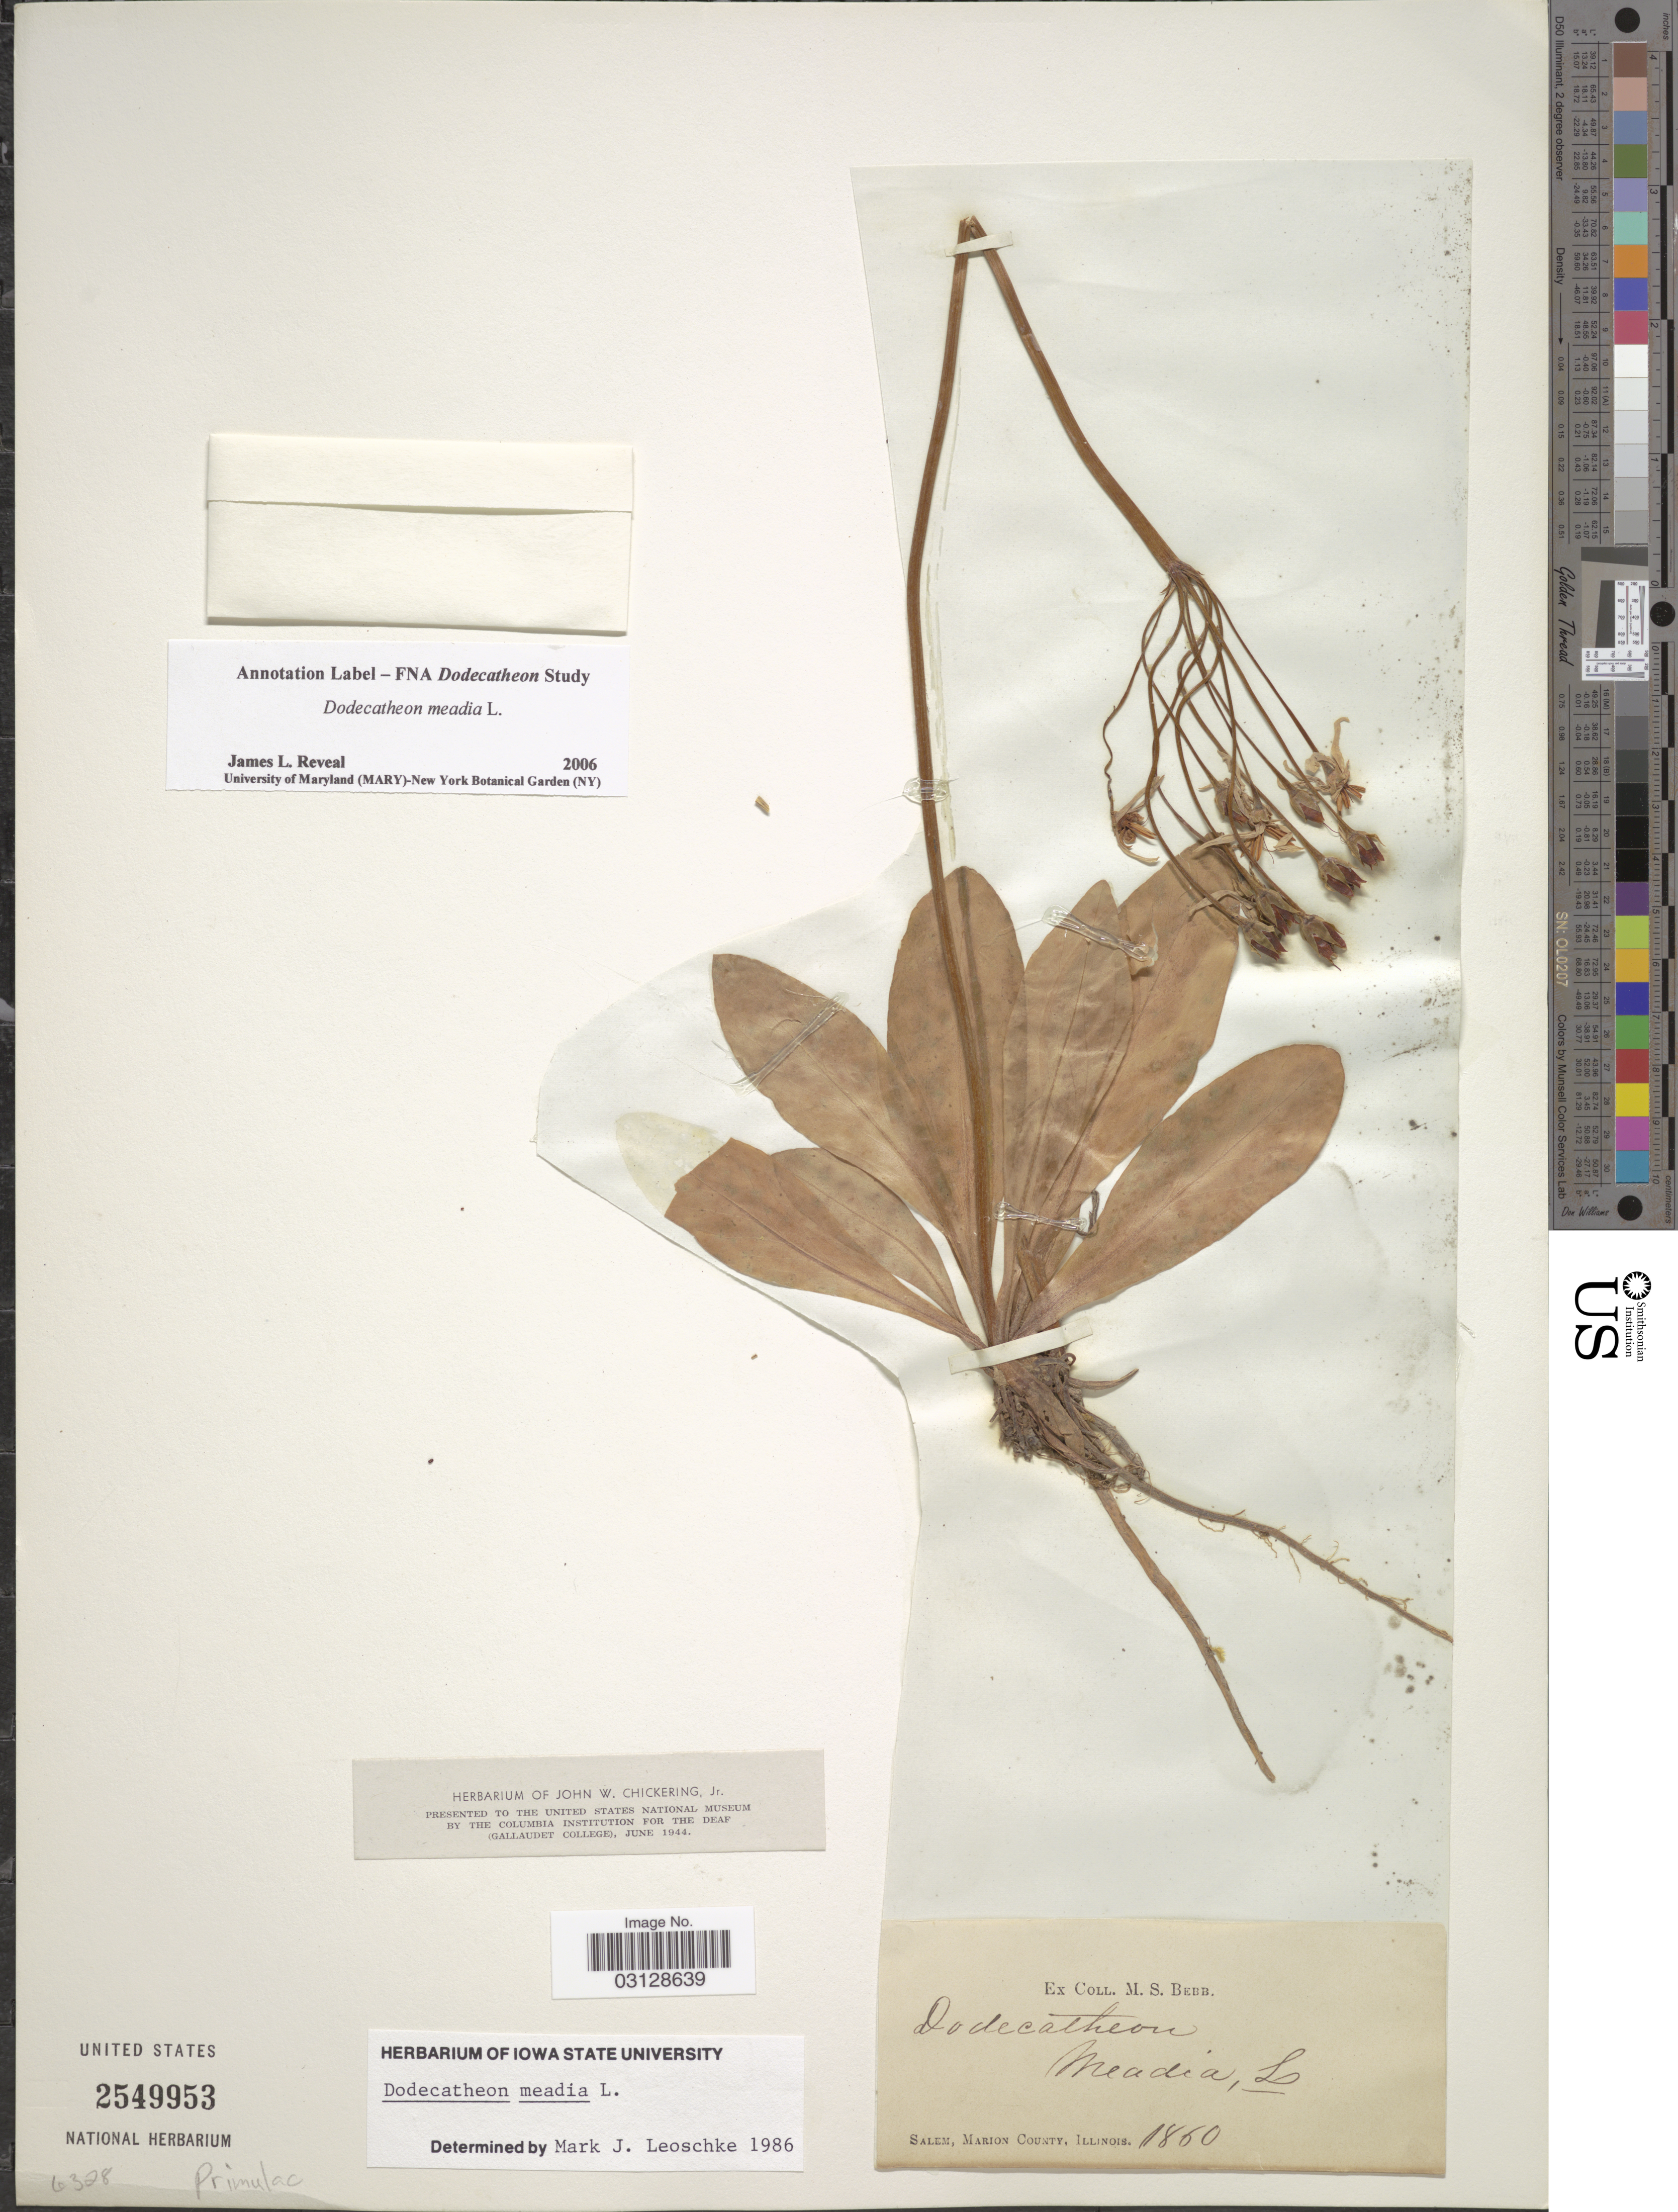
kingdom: Plantae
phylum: Tracheophyta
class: Magnoliopsida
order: Ericales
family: Primulaceae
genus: Dodecatheon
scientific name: Dodecatheon meadia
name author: L.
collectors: M. Bebb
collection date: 1860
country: United States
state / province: Illinois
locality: Salem, Marion County.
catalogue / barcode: US 2549953